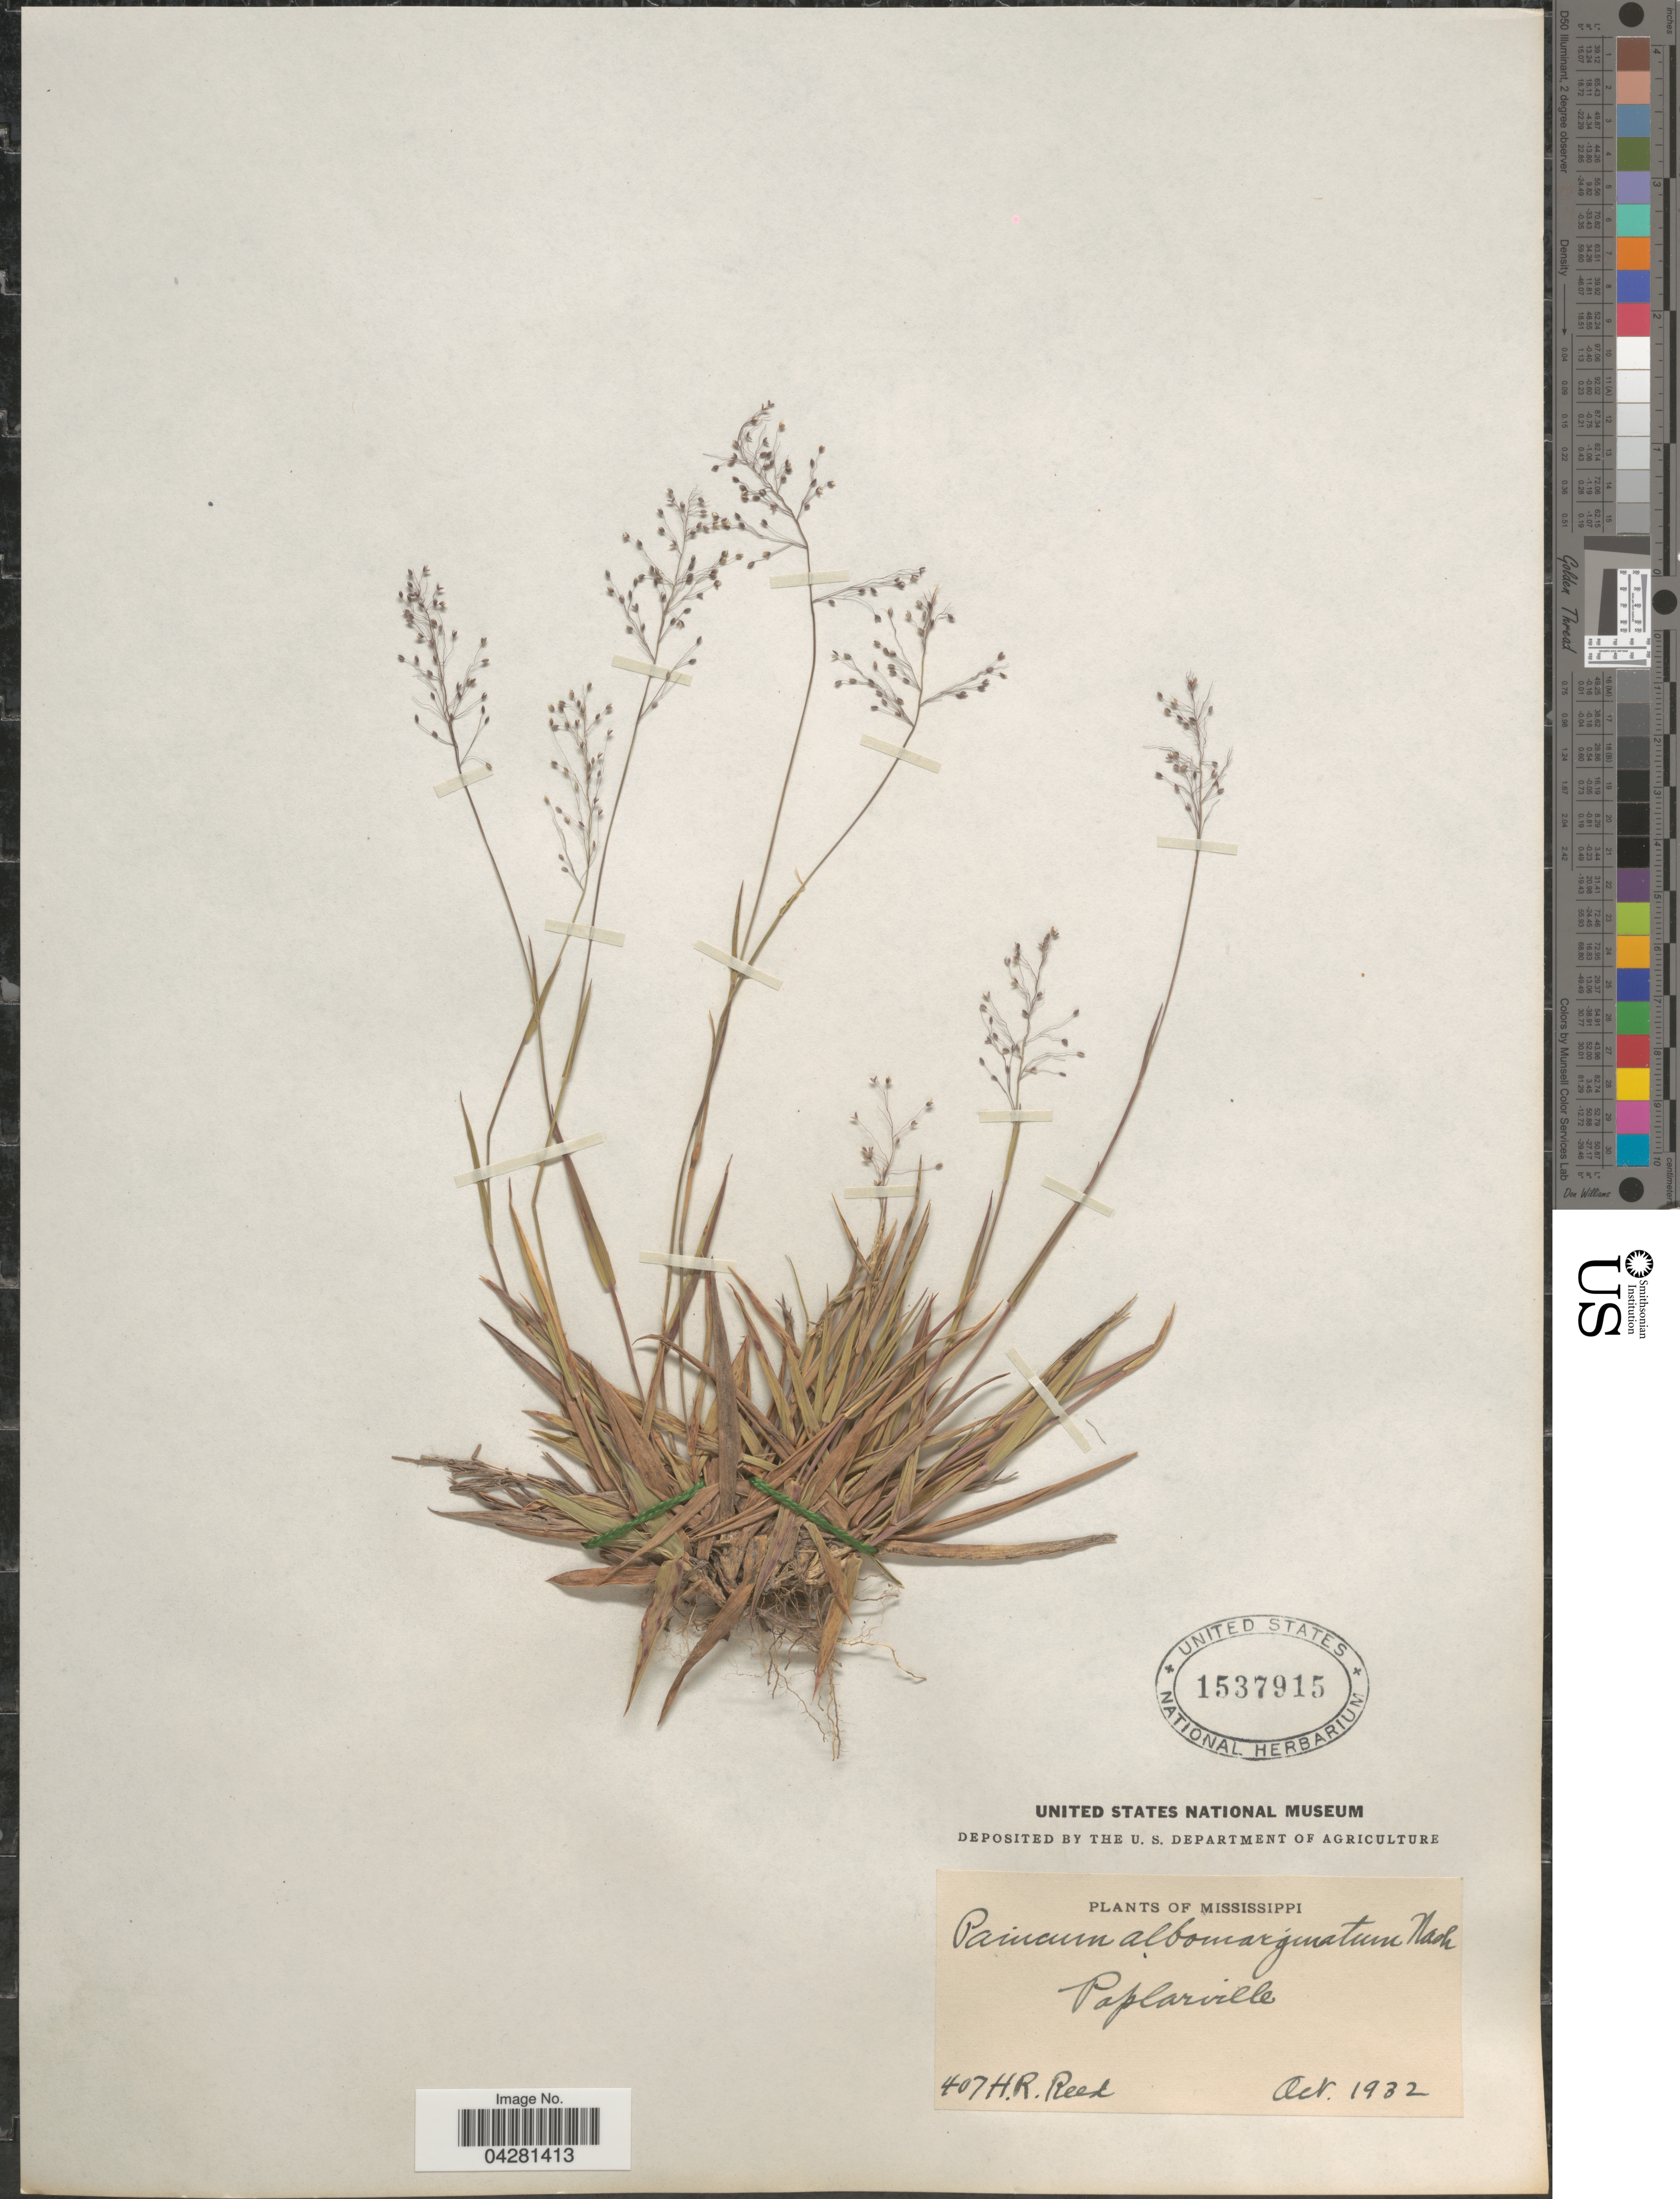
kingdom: Plantae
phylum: Tracheophyta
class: Liliopsida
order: Poales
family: Poaceae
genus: Dichanthelium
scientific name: Dichanthelium dichotomum var. unciphyllum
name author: (Trin.) Davidse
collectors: H. Reed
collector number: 407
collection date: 1932-10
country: United States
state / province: Mississippi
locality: Poplarville.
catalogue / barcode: US 1537915